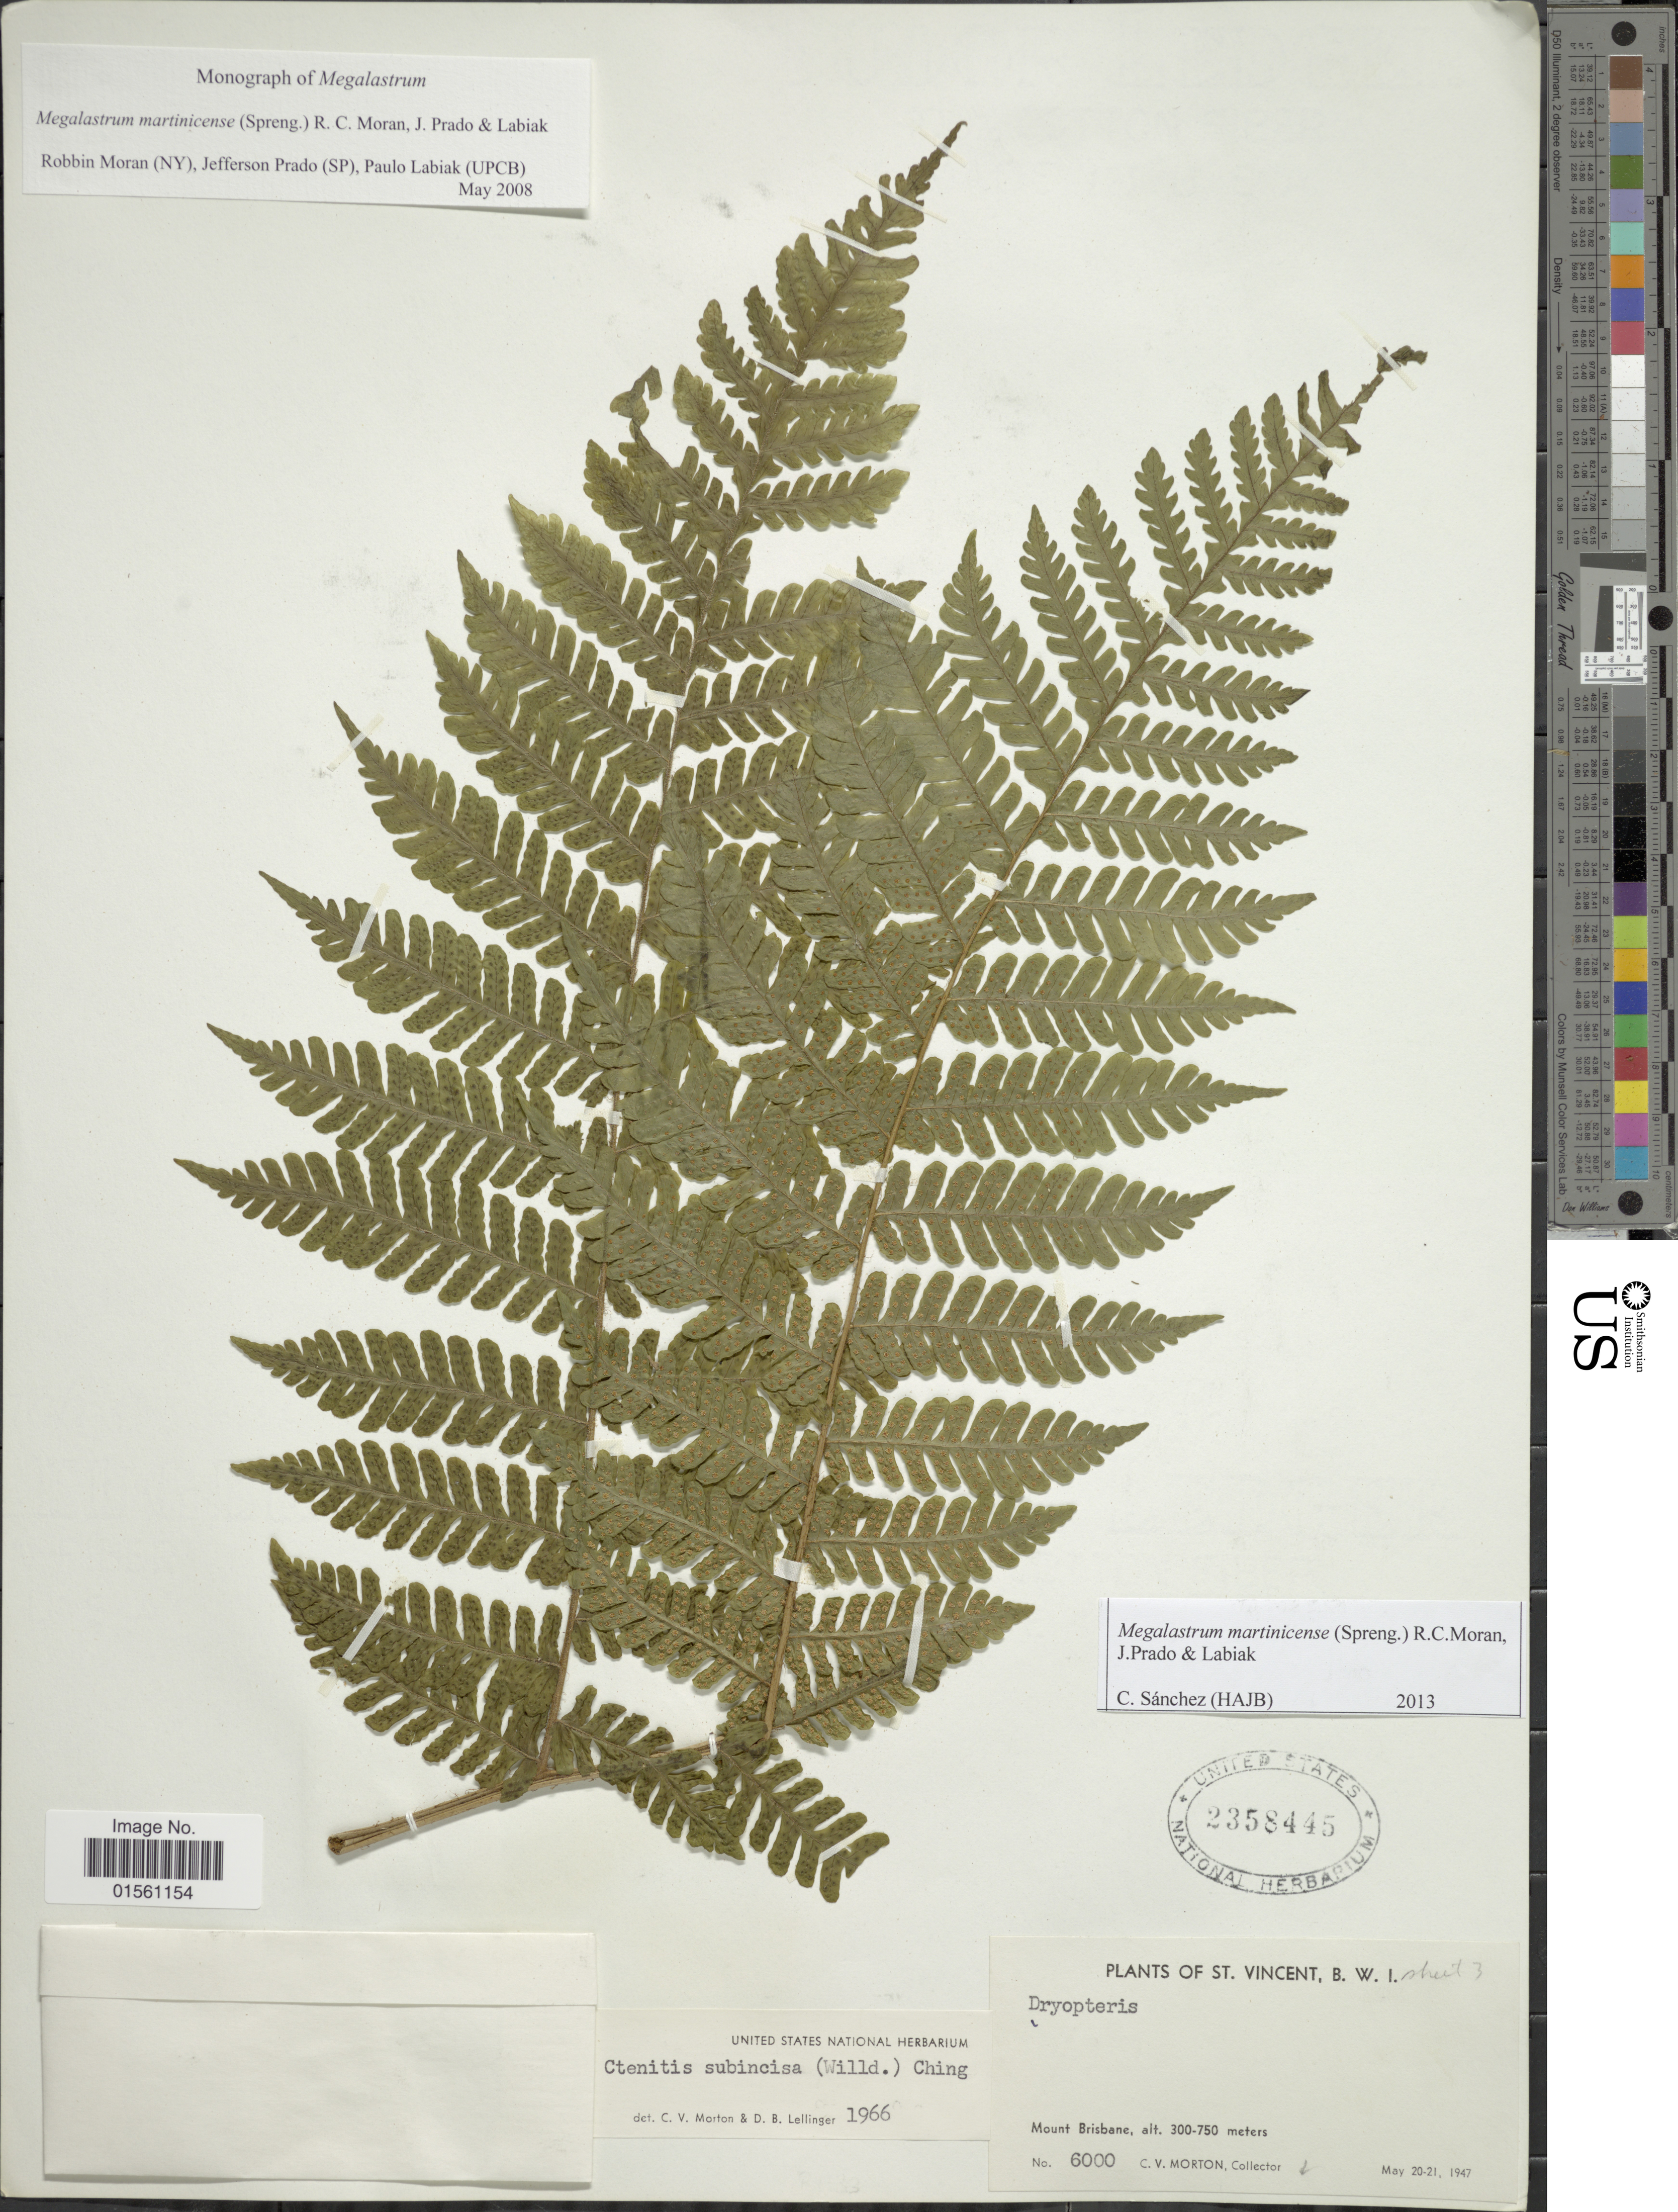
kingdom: Plantae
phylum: Tracheophyta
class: Polypodiopsida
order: Polypodiales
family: Dryopteridaceae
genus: Megalastrum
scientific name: Megalastrum martinicense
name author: (Spreng.) R.C. Moran et al.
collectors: C. V. Morton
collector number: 6000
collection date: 1947-05-20/1947-05-21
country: St. Vincent - Grenadines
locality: St. Vincent, B. W. I., Mount Brisbane.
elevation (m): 300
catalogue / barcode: US 2358445